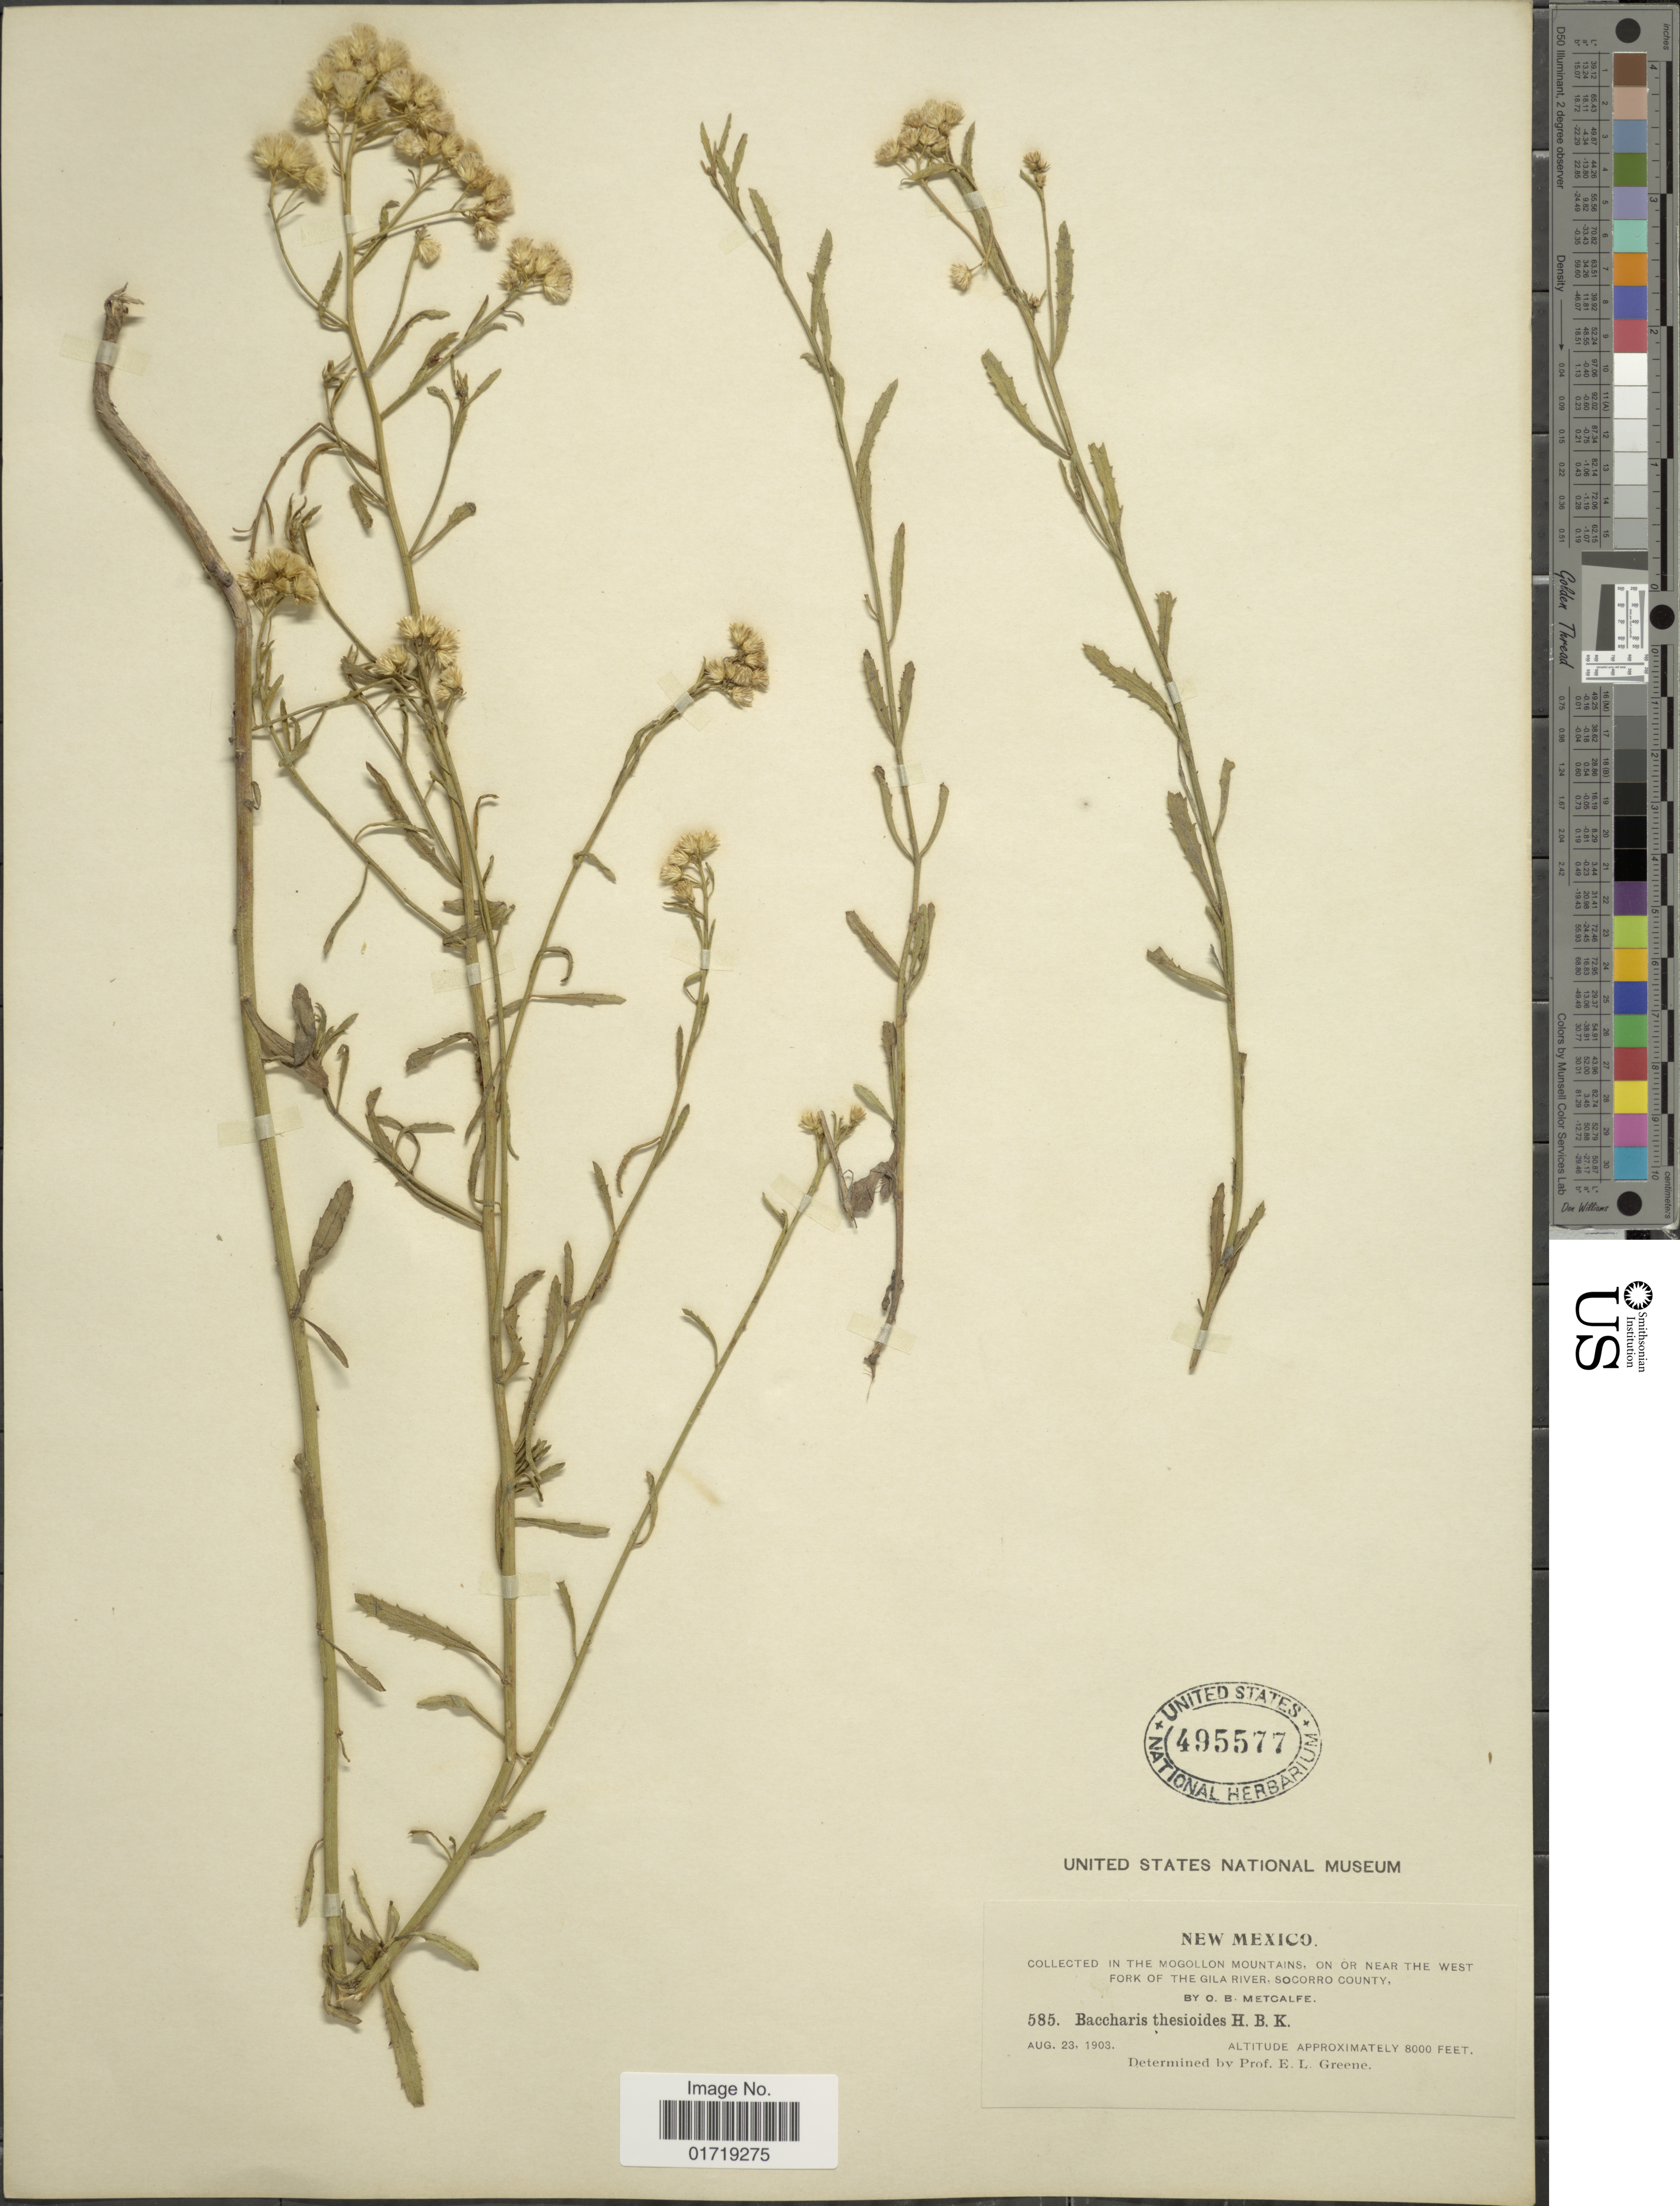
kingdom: Plantae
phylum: Tracheophyta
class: Magnoliopsida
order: Asterales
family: Asteraceae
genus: Baccharis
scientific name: Baccharis thesioides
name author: Kunth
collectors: O. B. Metcalfe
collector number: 585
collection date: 1903-08-23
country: United States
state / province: New Mexico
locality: In the Mogollon Mountains, on or near the West Fork of The Gila River, Socorro Counry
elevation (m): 2438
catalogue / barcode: US 495577